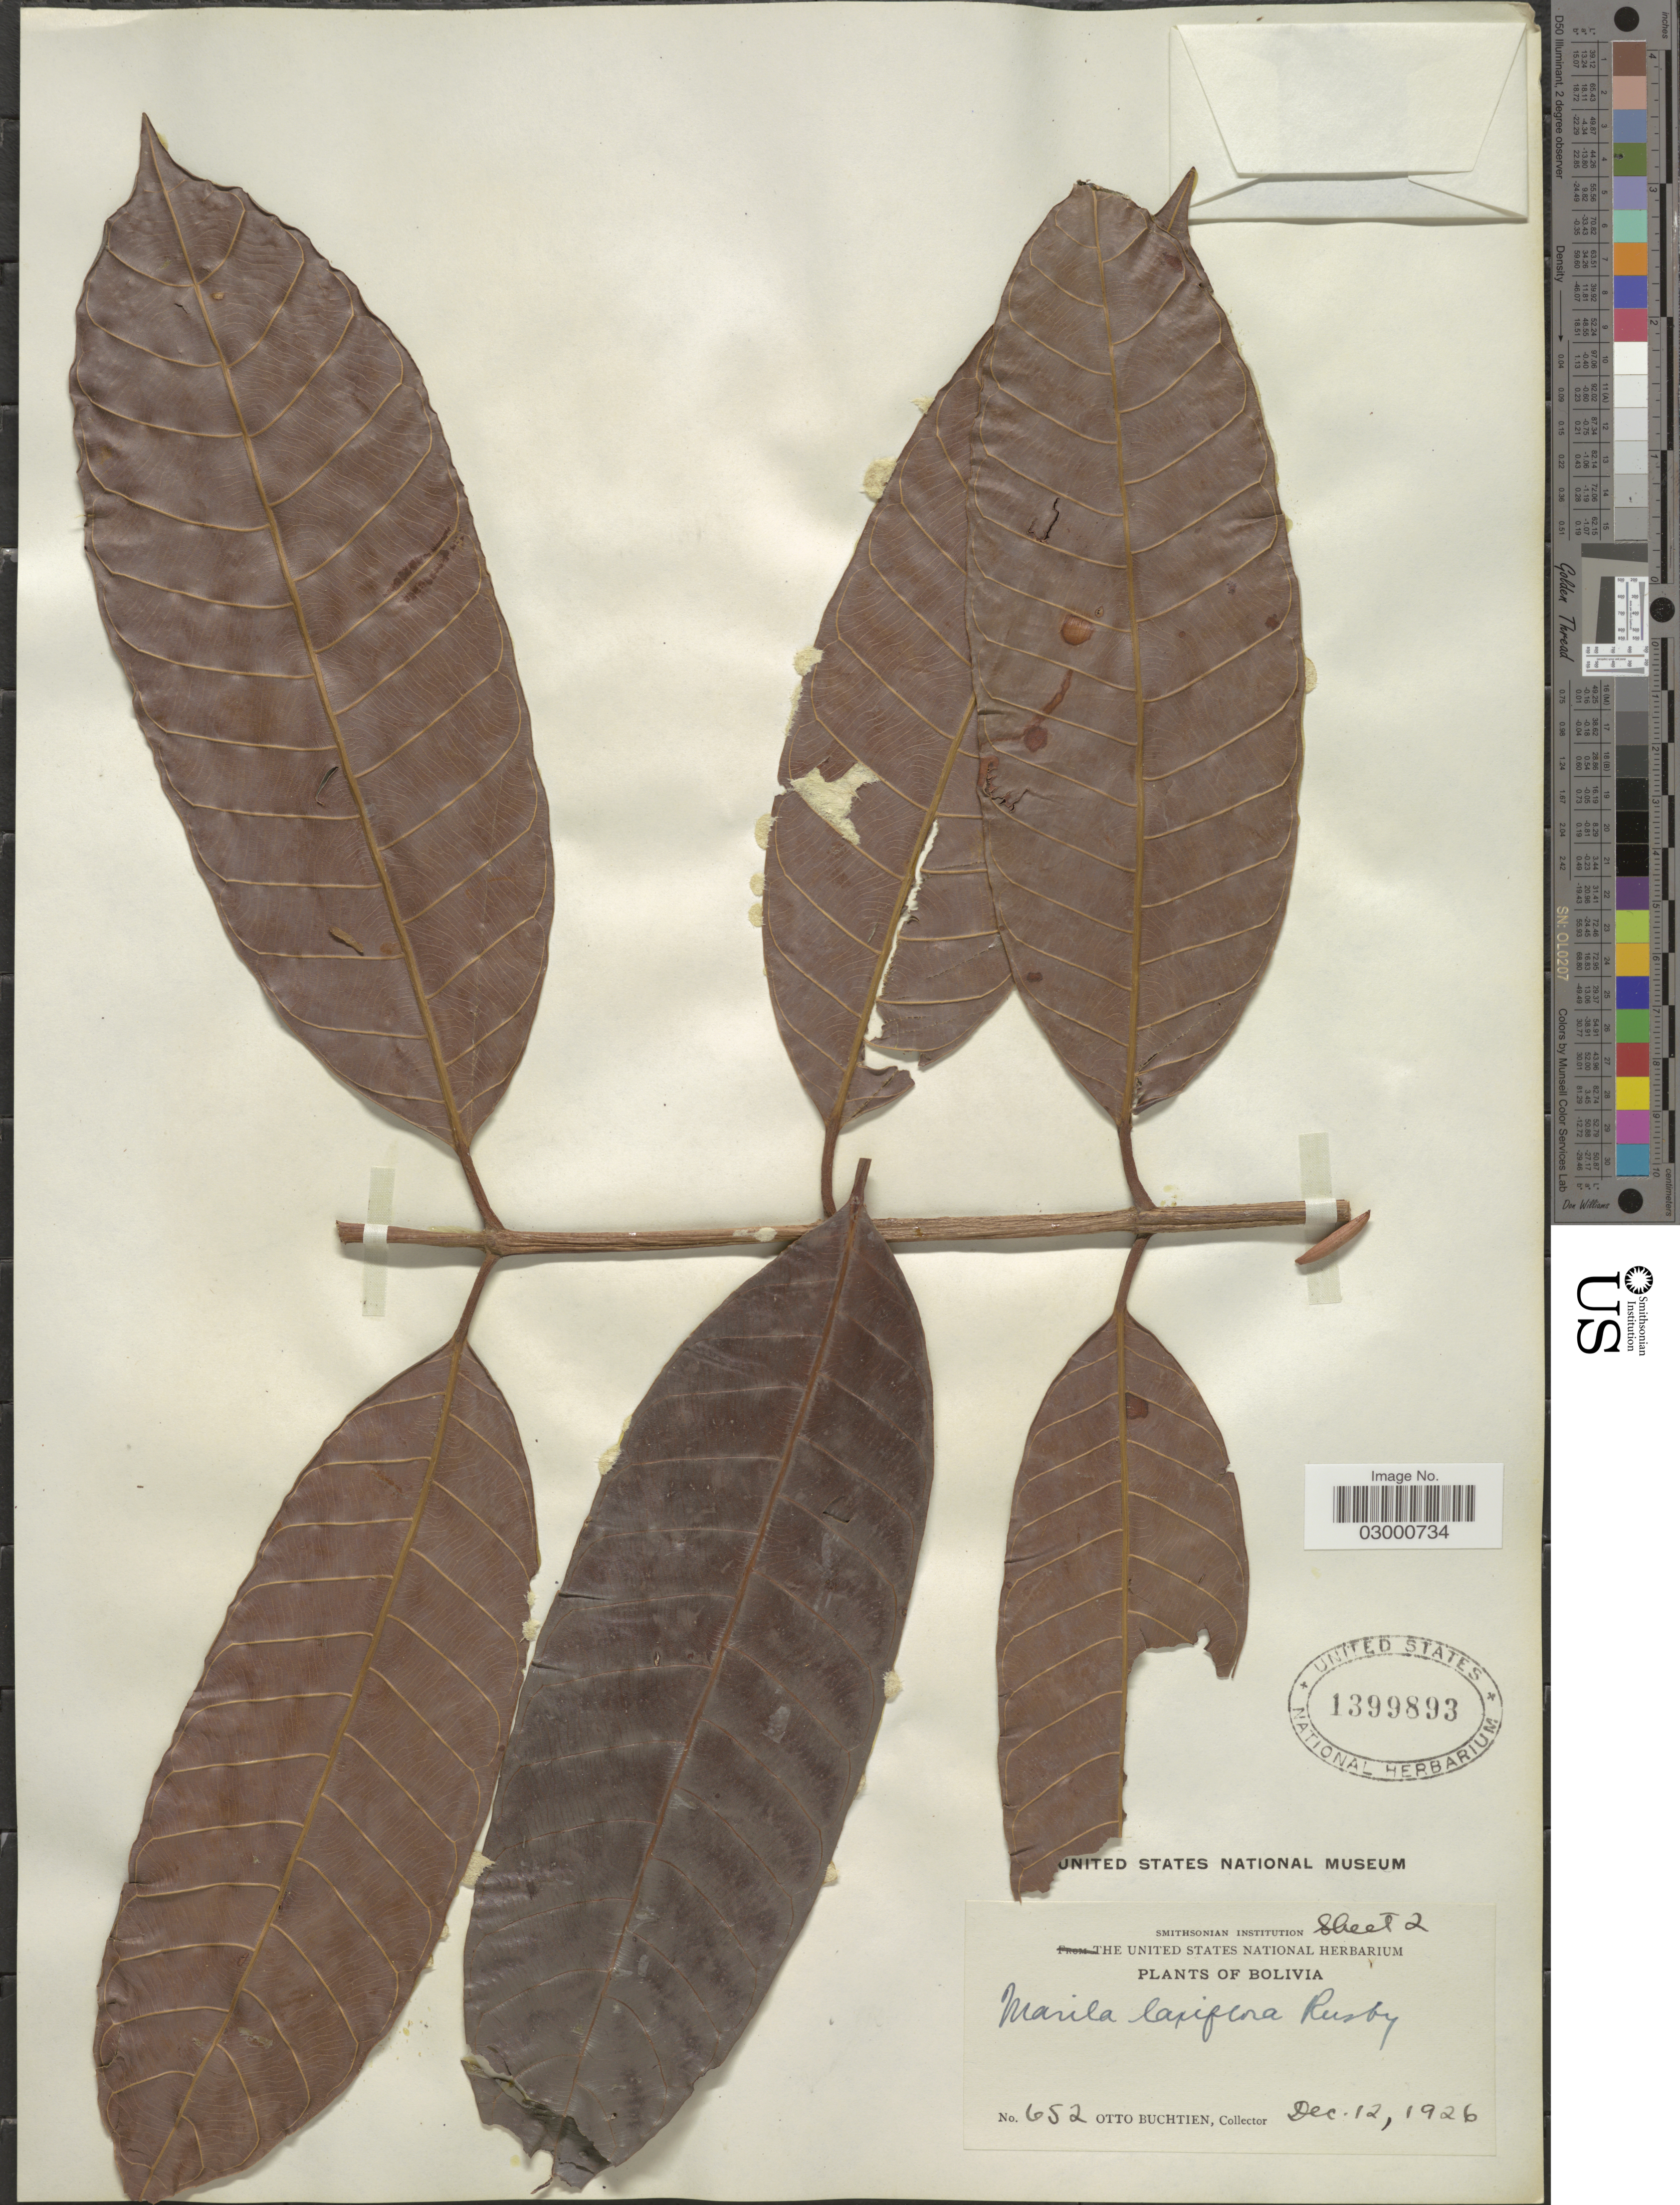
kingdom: Plantae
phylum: Tracheophyta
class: Magnoliopsida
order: Malpighiales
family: Calophyllaceae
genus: Marila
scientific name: Marila laxiflora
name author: Rusby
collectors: O. Buchtien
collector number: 652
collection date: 1926-12-12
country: Bolivia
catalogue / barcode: US 1399893